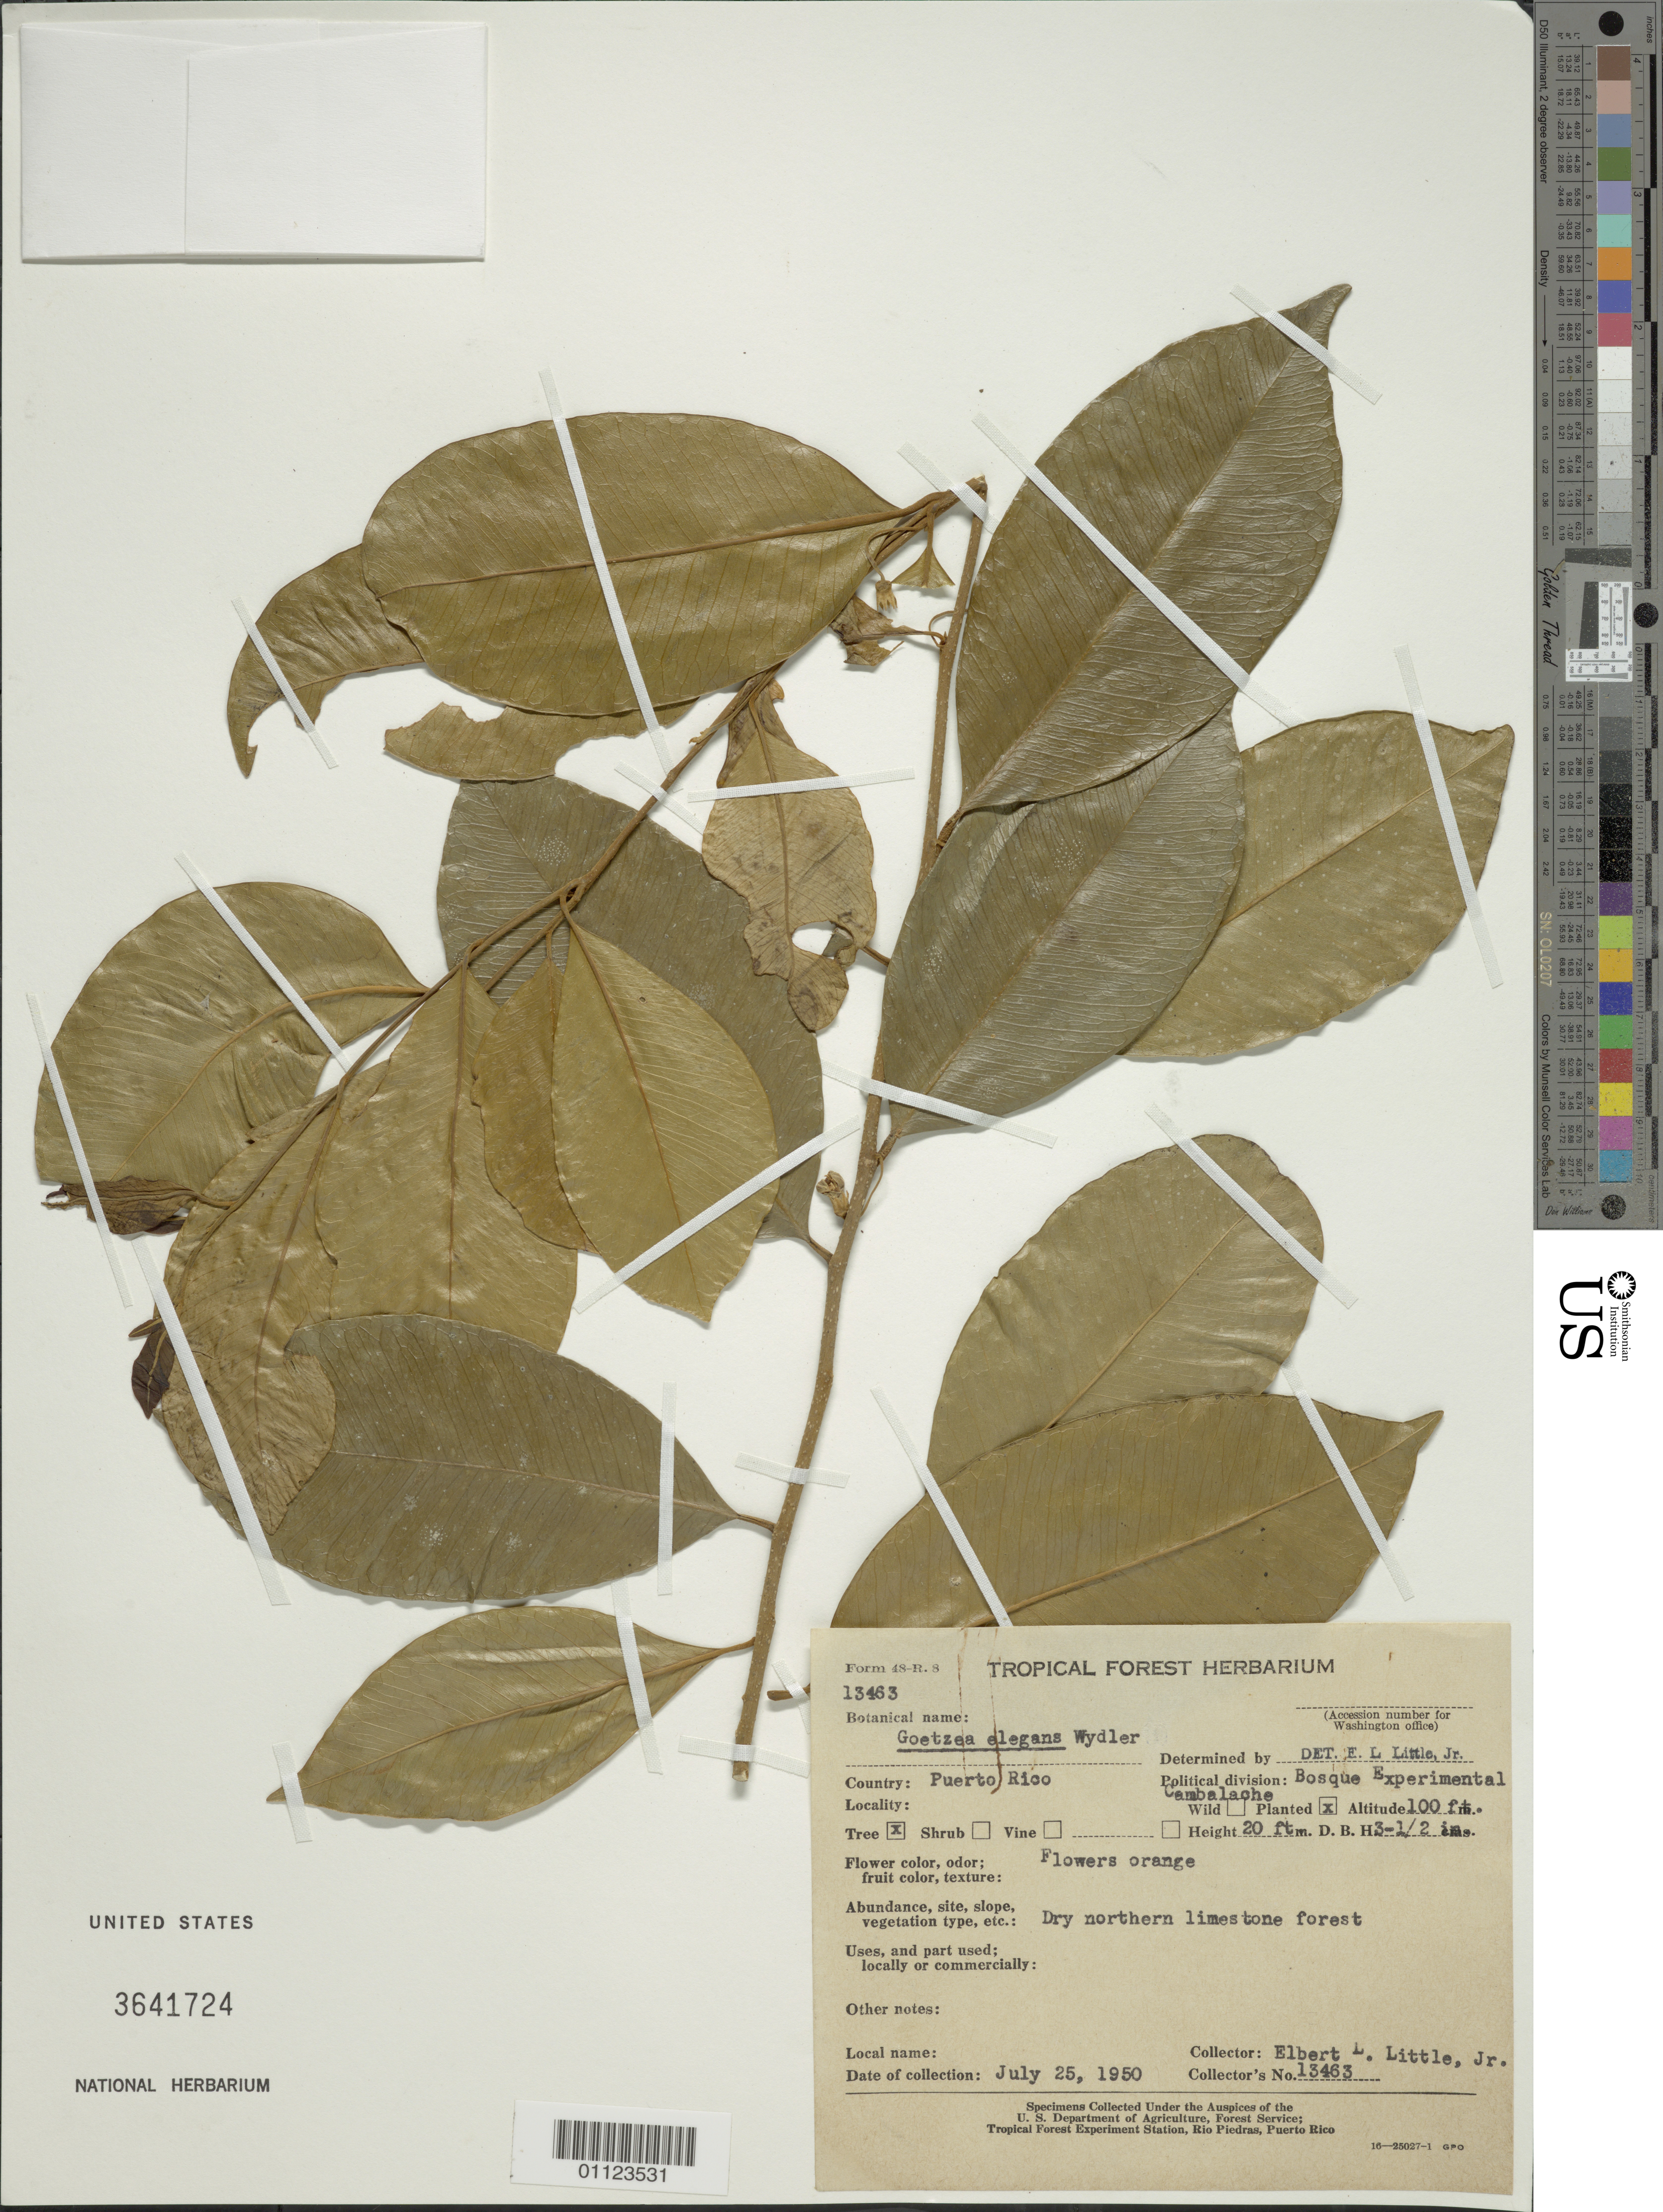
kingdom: Plantae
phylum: Tracheophyta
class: Magnoliopsida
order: Solanales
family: Solanaceae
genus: Goetzea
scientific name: Goetzea elegans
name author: Wydler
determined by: Little, Elbert L., Jr., (FSSR), United States Department of Agriculture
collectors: E. L. Little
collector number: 13463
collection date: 1950-07-25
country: Puerto Rico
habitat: Dry northern limestone forest.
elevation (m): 30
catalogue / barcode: US 3641724